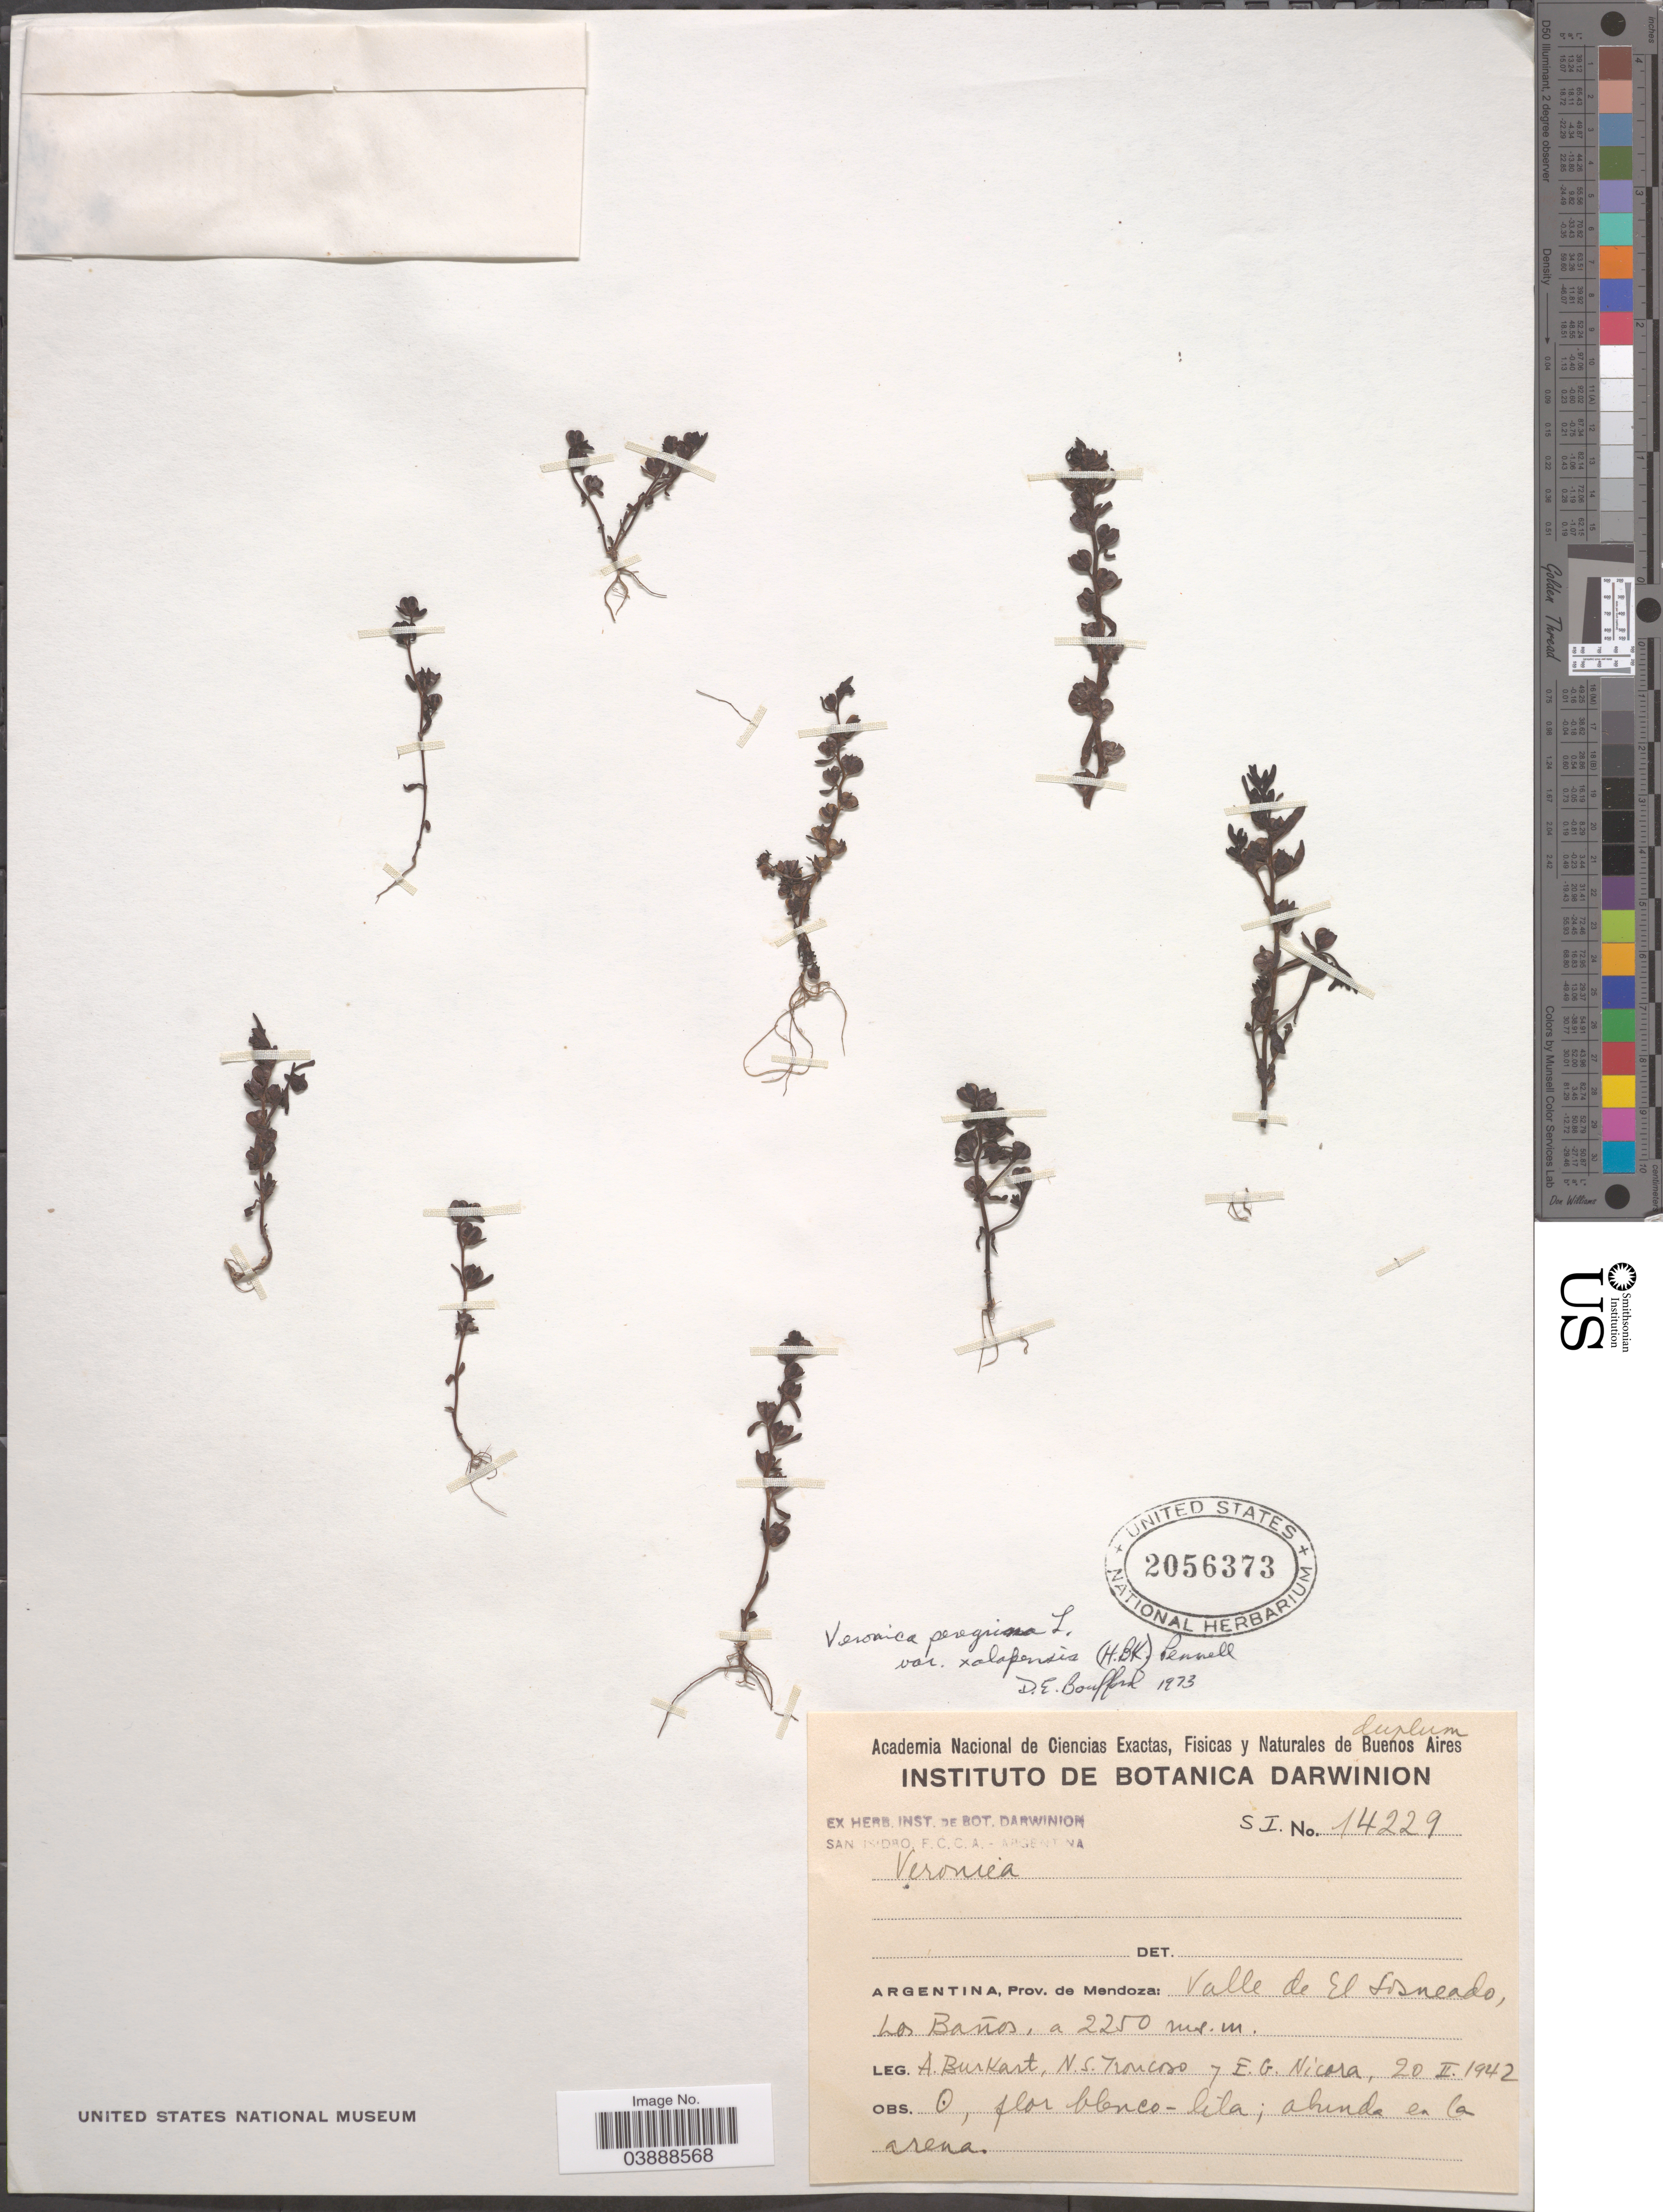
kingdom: Plantae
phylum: Tracheophyta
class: Magnoliopsida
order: Lamiales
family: Plantaginaceae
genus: Veronica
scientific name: Veronica peregrina var. xalapensis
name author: Kunth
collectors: A. E. Burkart, N. Troncoso & E. G. Nicora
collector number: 14229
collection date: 1942-02-20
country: Argentina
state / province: Mendoza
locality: Valle de El Losneado, Los Baños.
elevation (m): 2250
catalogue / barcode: US 2056373